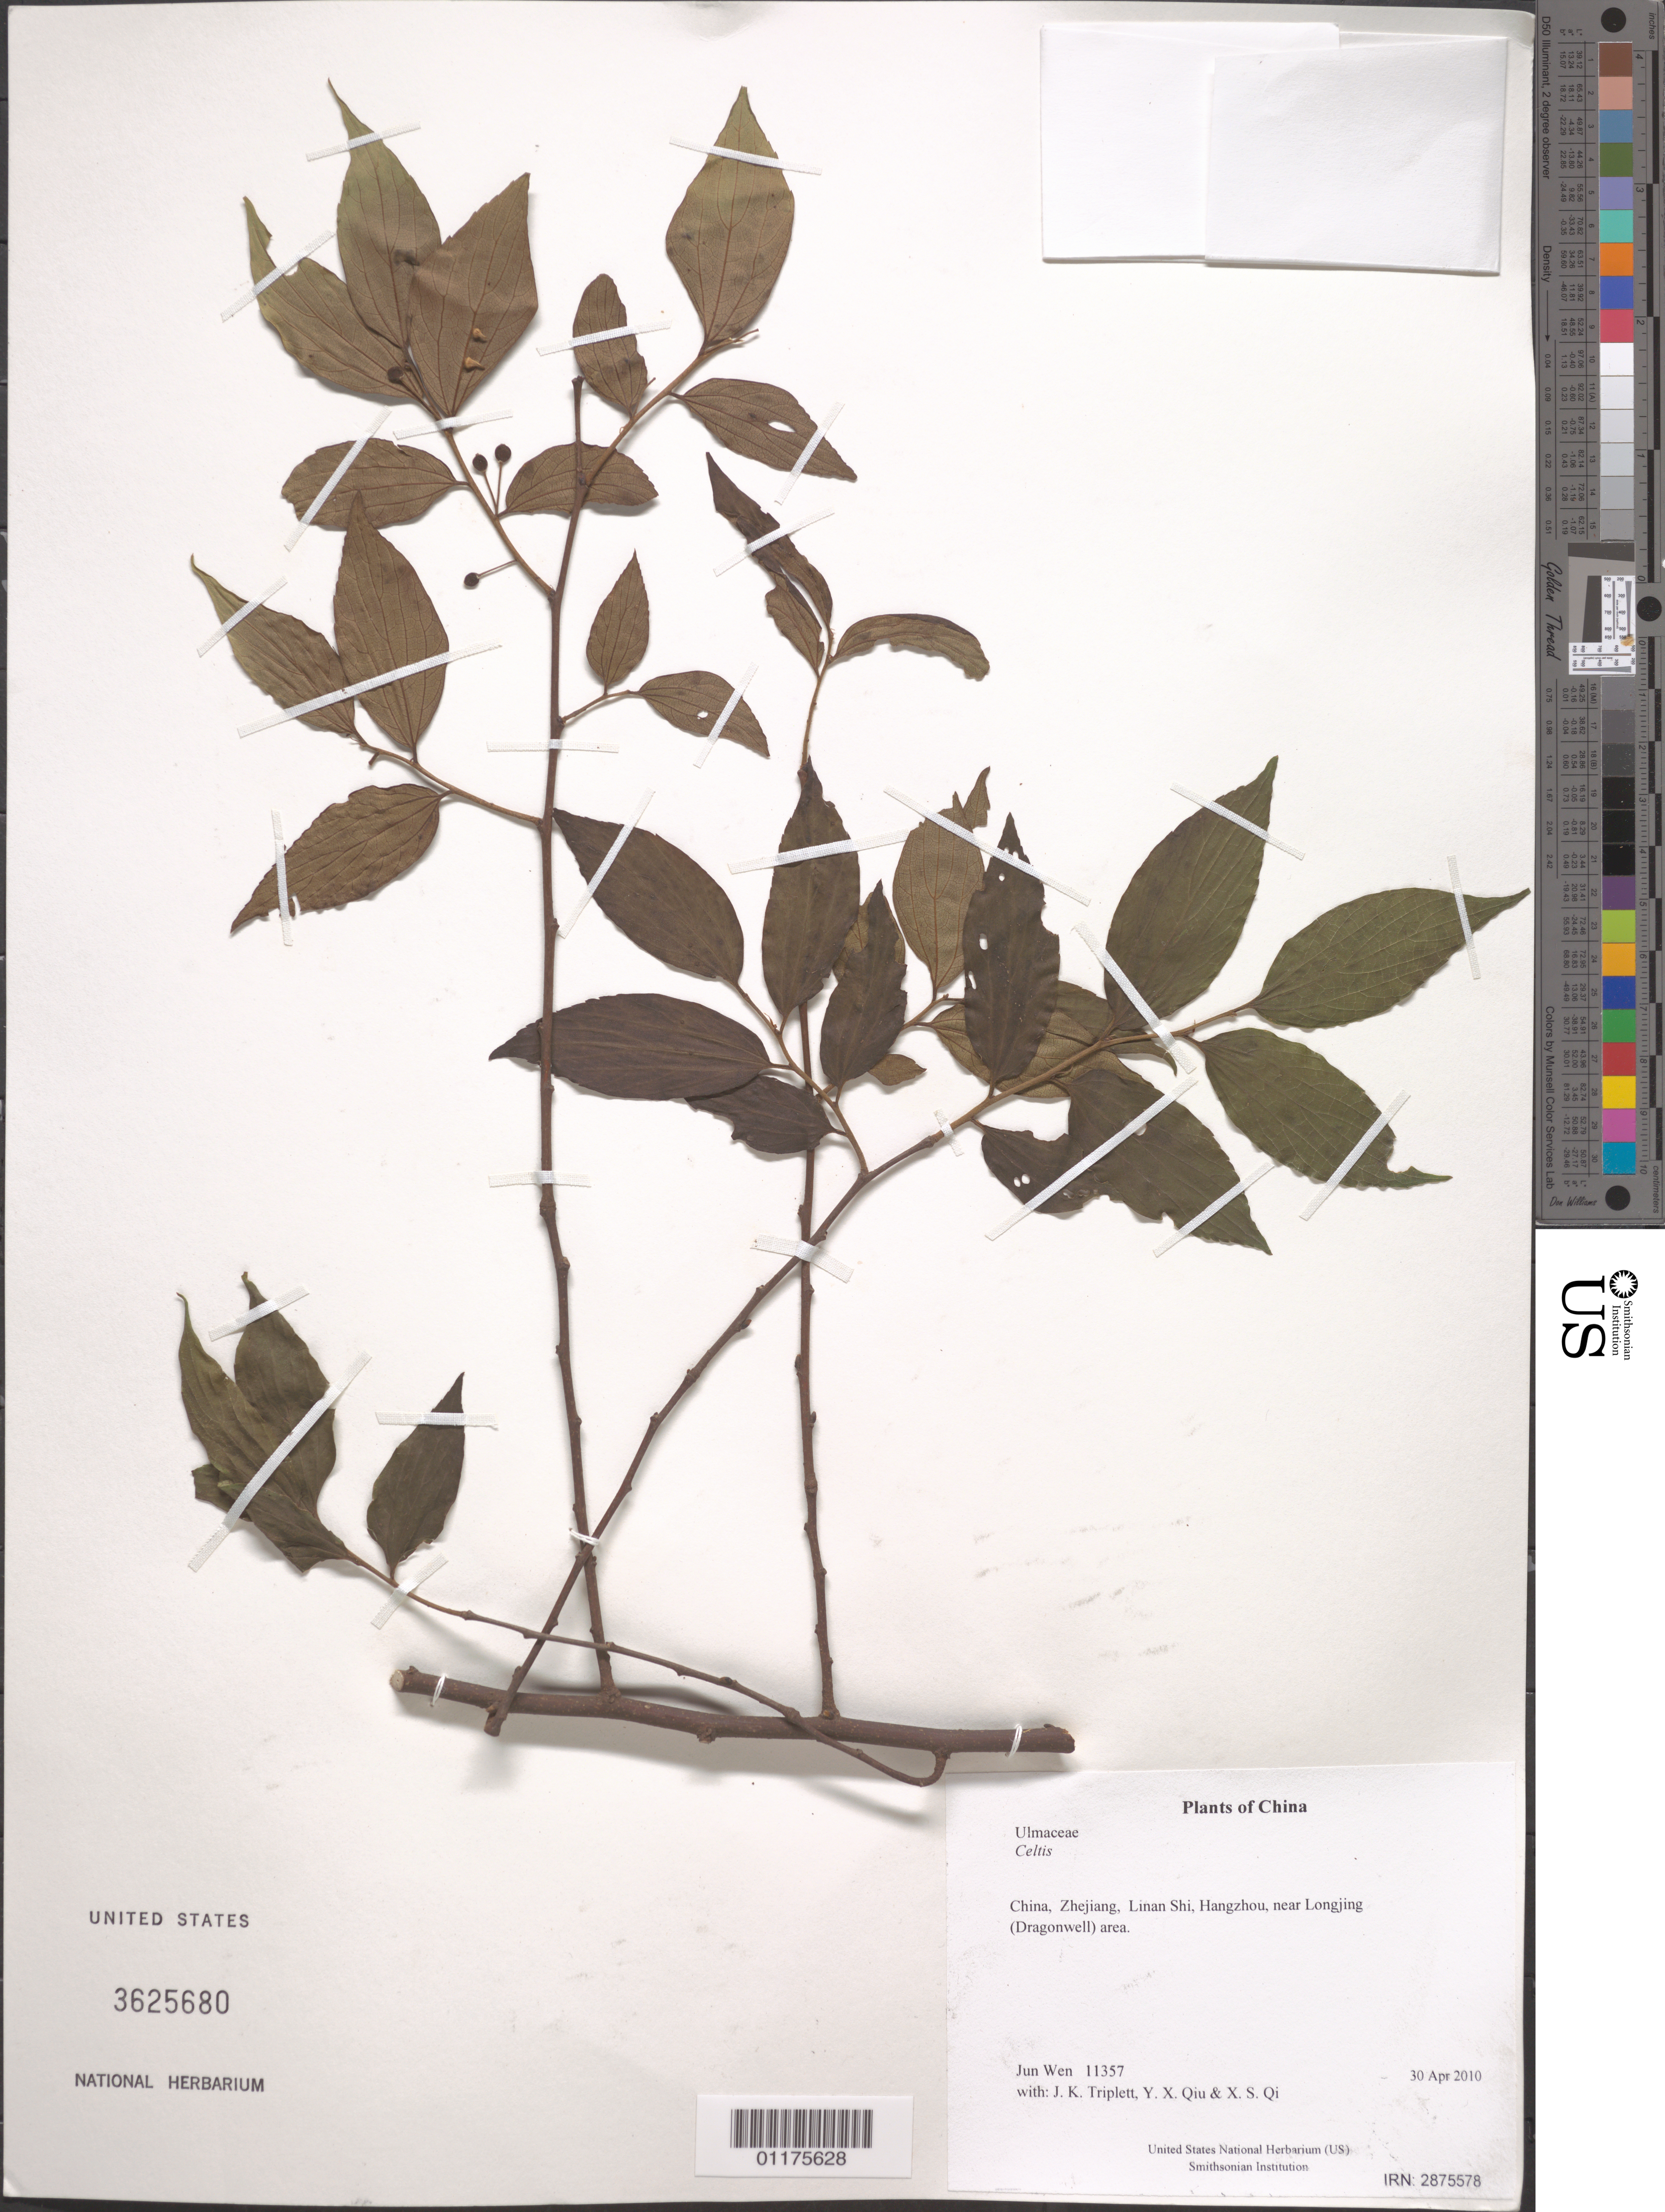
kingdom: Plantae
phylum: Tracheophyta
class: Magnoliopsida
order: Rosales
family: Cannabaceae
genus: Celtis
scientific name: Celtis sp.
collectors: J. Wen, J. K. Triplett, Y. X. Qiu & X. S. Qi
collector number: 11357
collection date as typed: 30 Apr 2010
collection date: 2010-04-30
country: China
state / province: Zhejiang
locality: Linan Shi, Hangzhou, near Longjing (Dragonwell) area.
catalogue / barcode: US 3625680